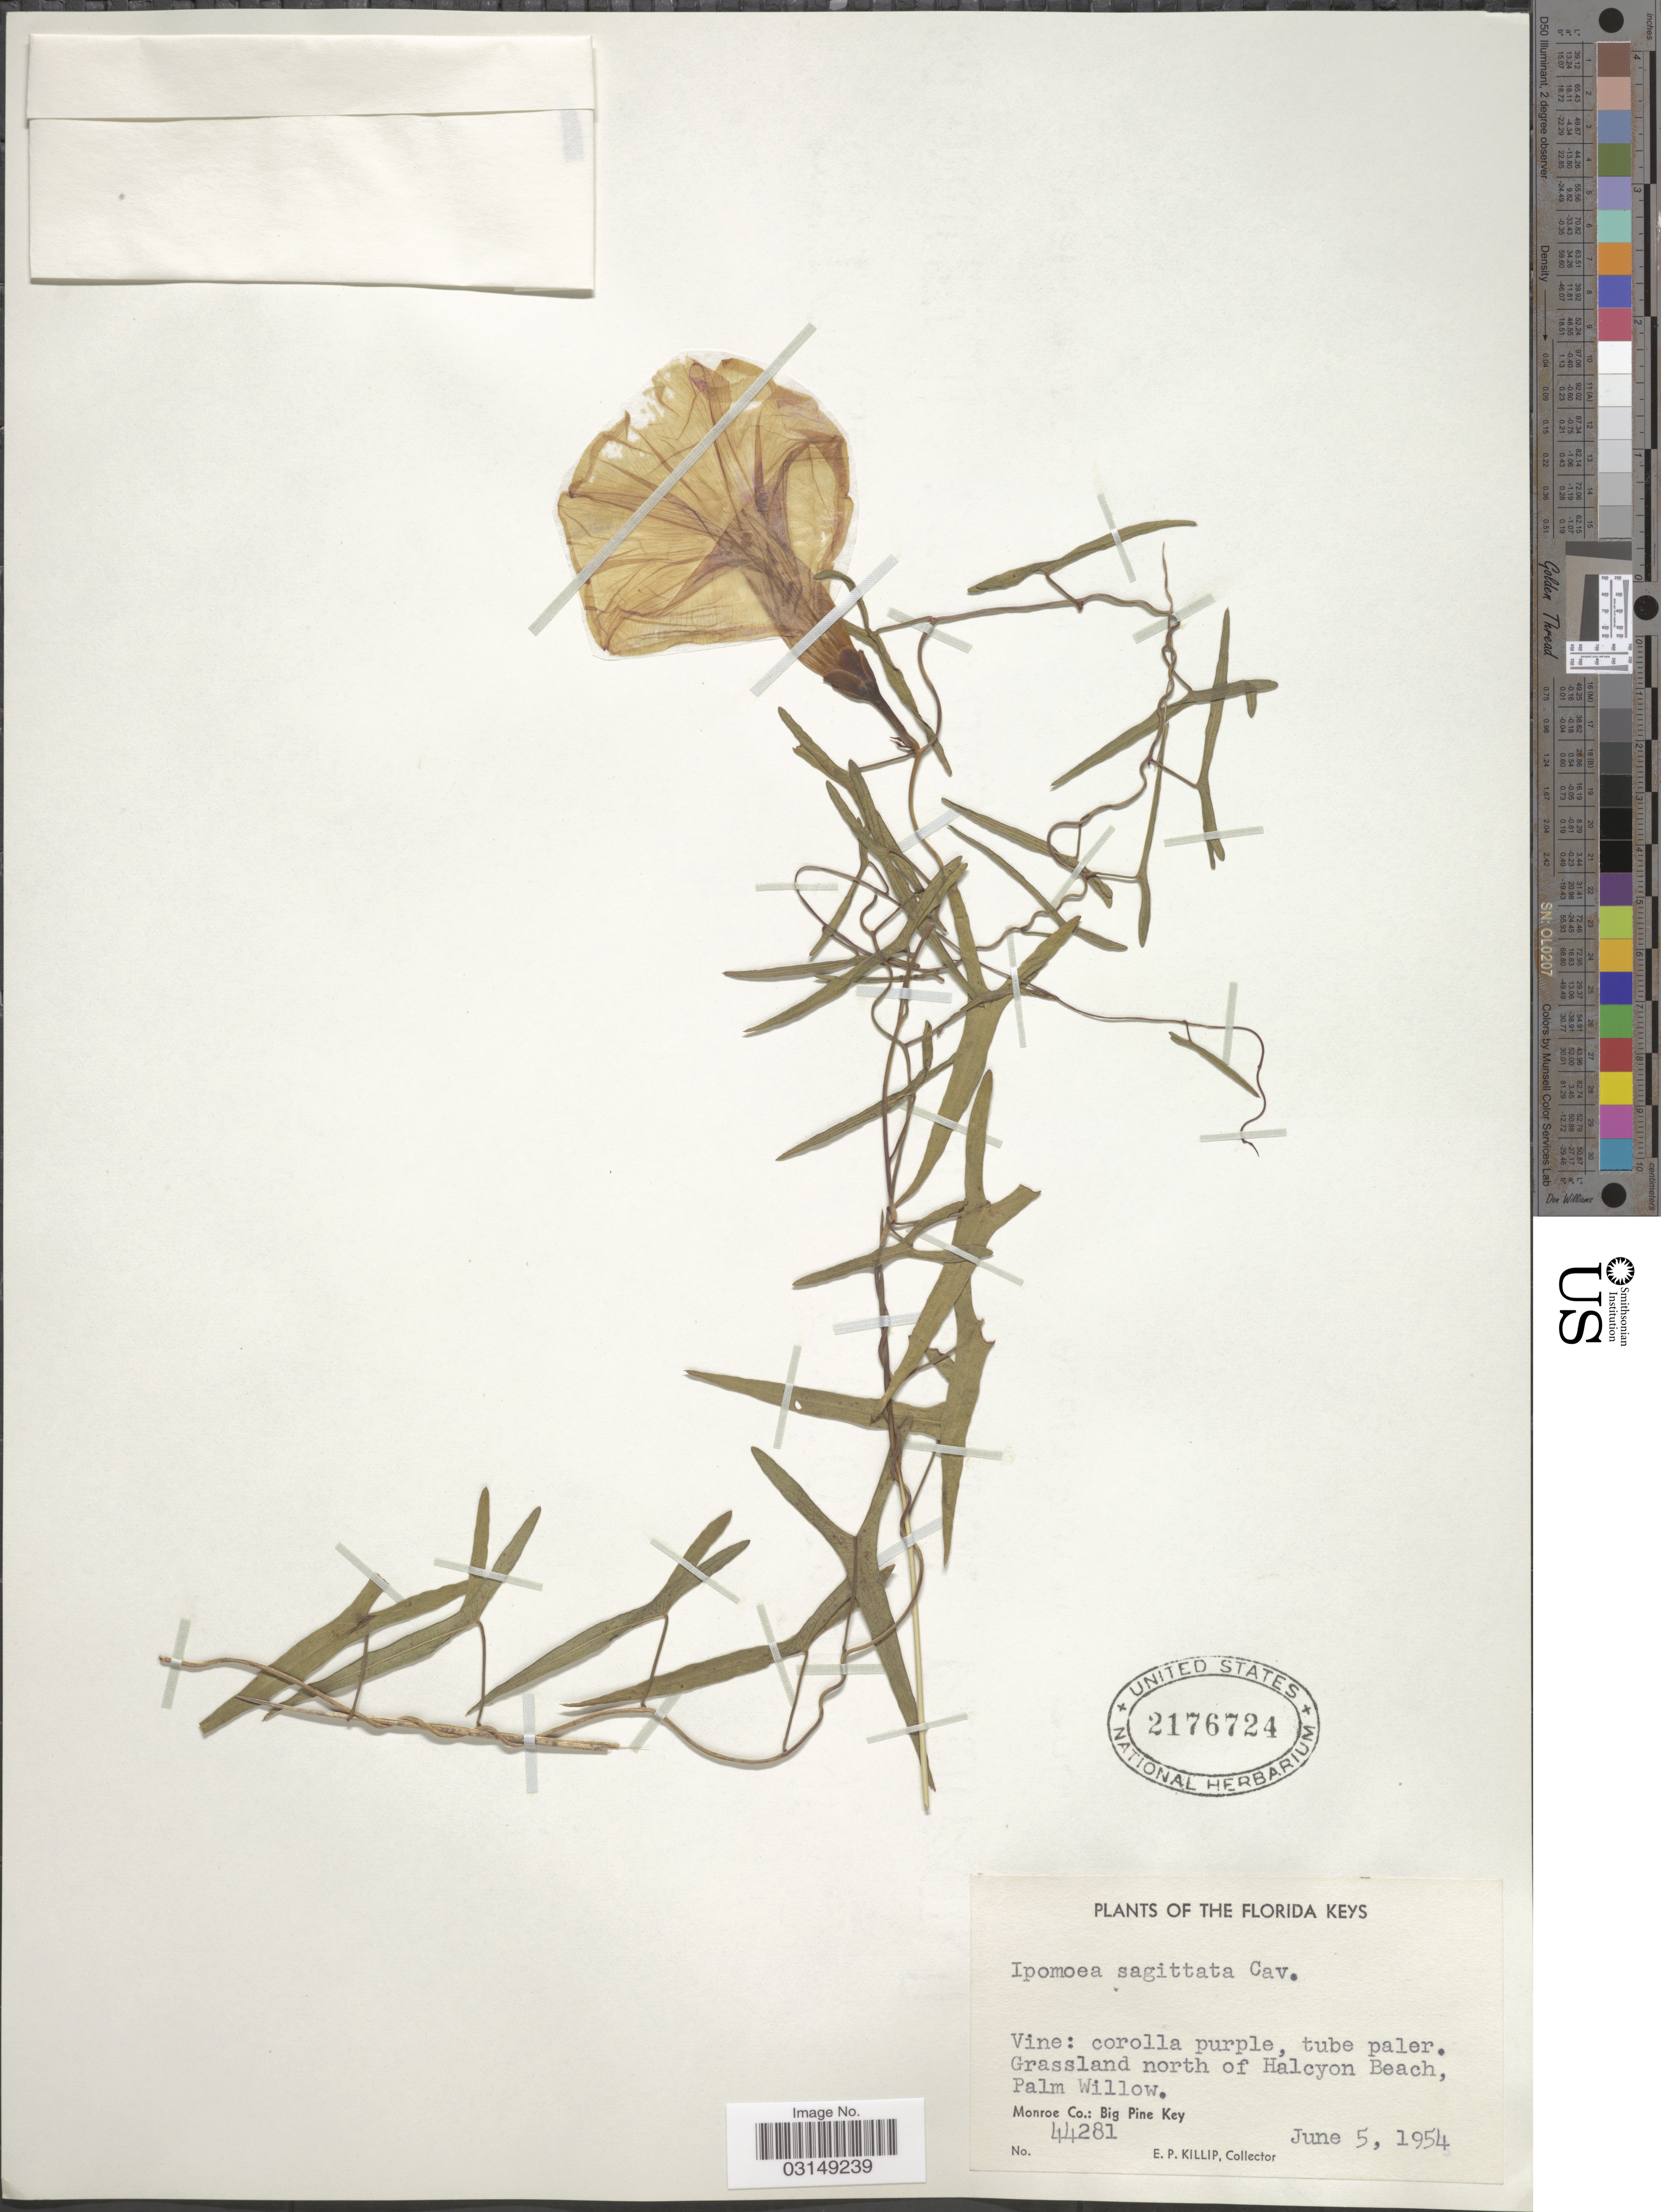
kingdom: Plantae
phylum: Tracheophyta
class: Magnoliopsida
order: Solanales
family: Convolvulaceae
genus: Ipomoea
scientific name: Ipomoea sagittata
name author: Poir.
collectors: E. P. Killip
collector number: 44281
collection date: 1954-06-05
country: United States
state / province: Florida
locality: The Florida Keys. Grassland north of Halcyon Beach, Palm Willow. Monroe Co.: Big Pine Key.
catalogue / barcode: US 2176724